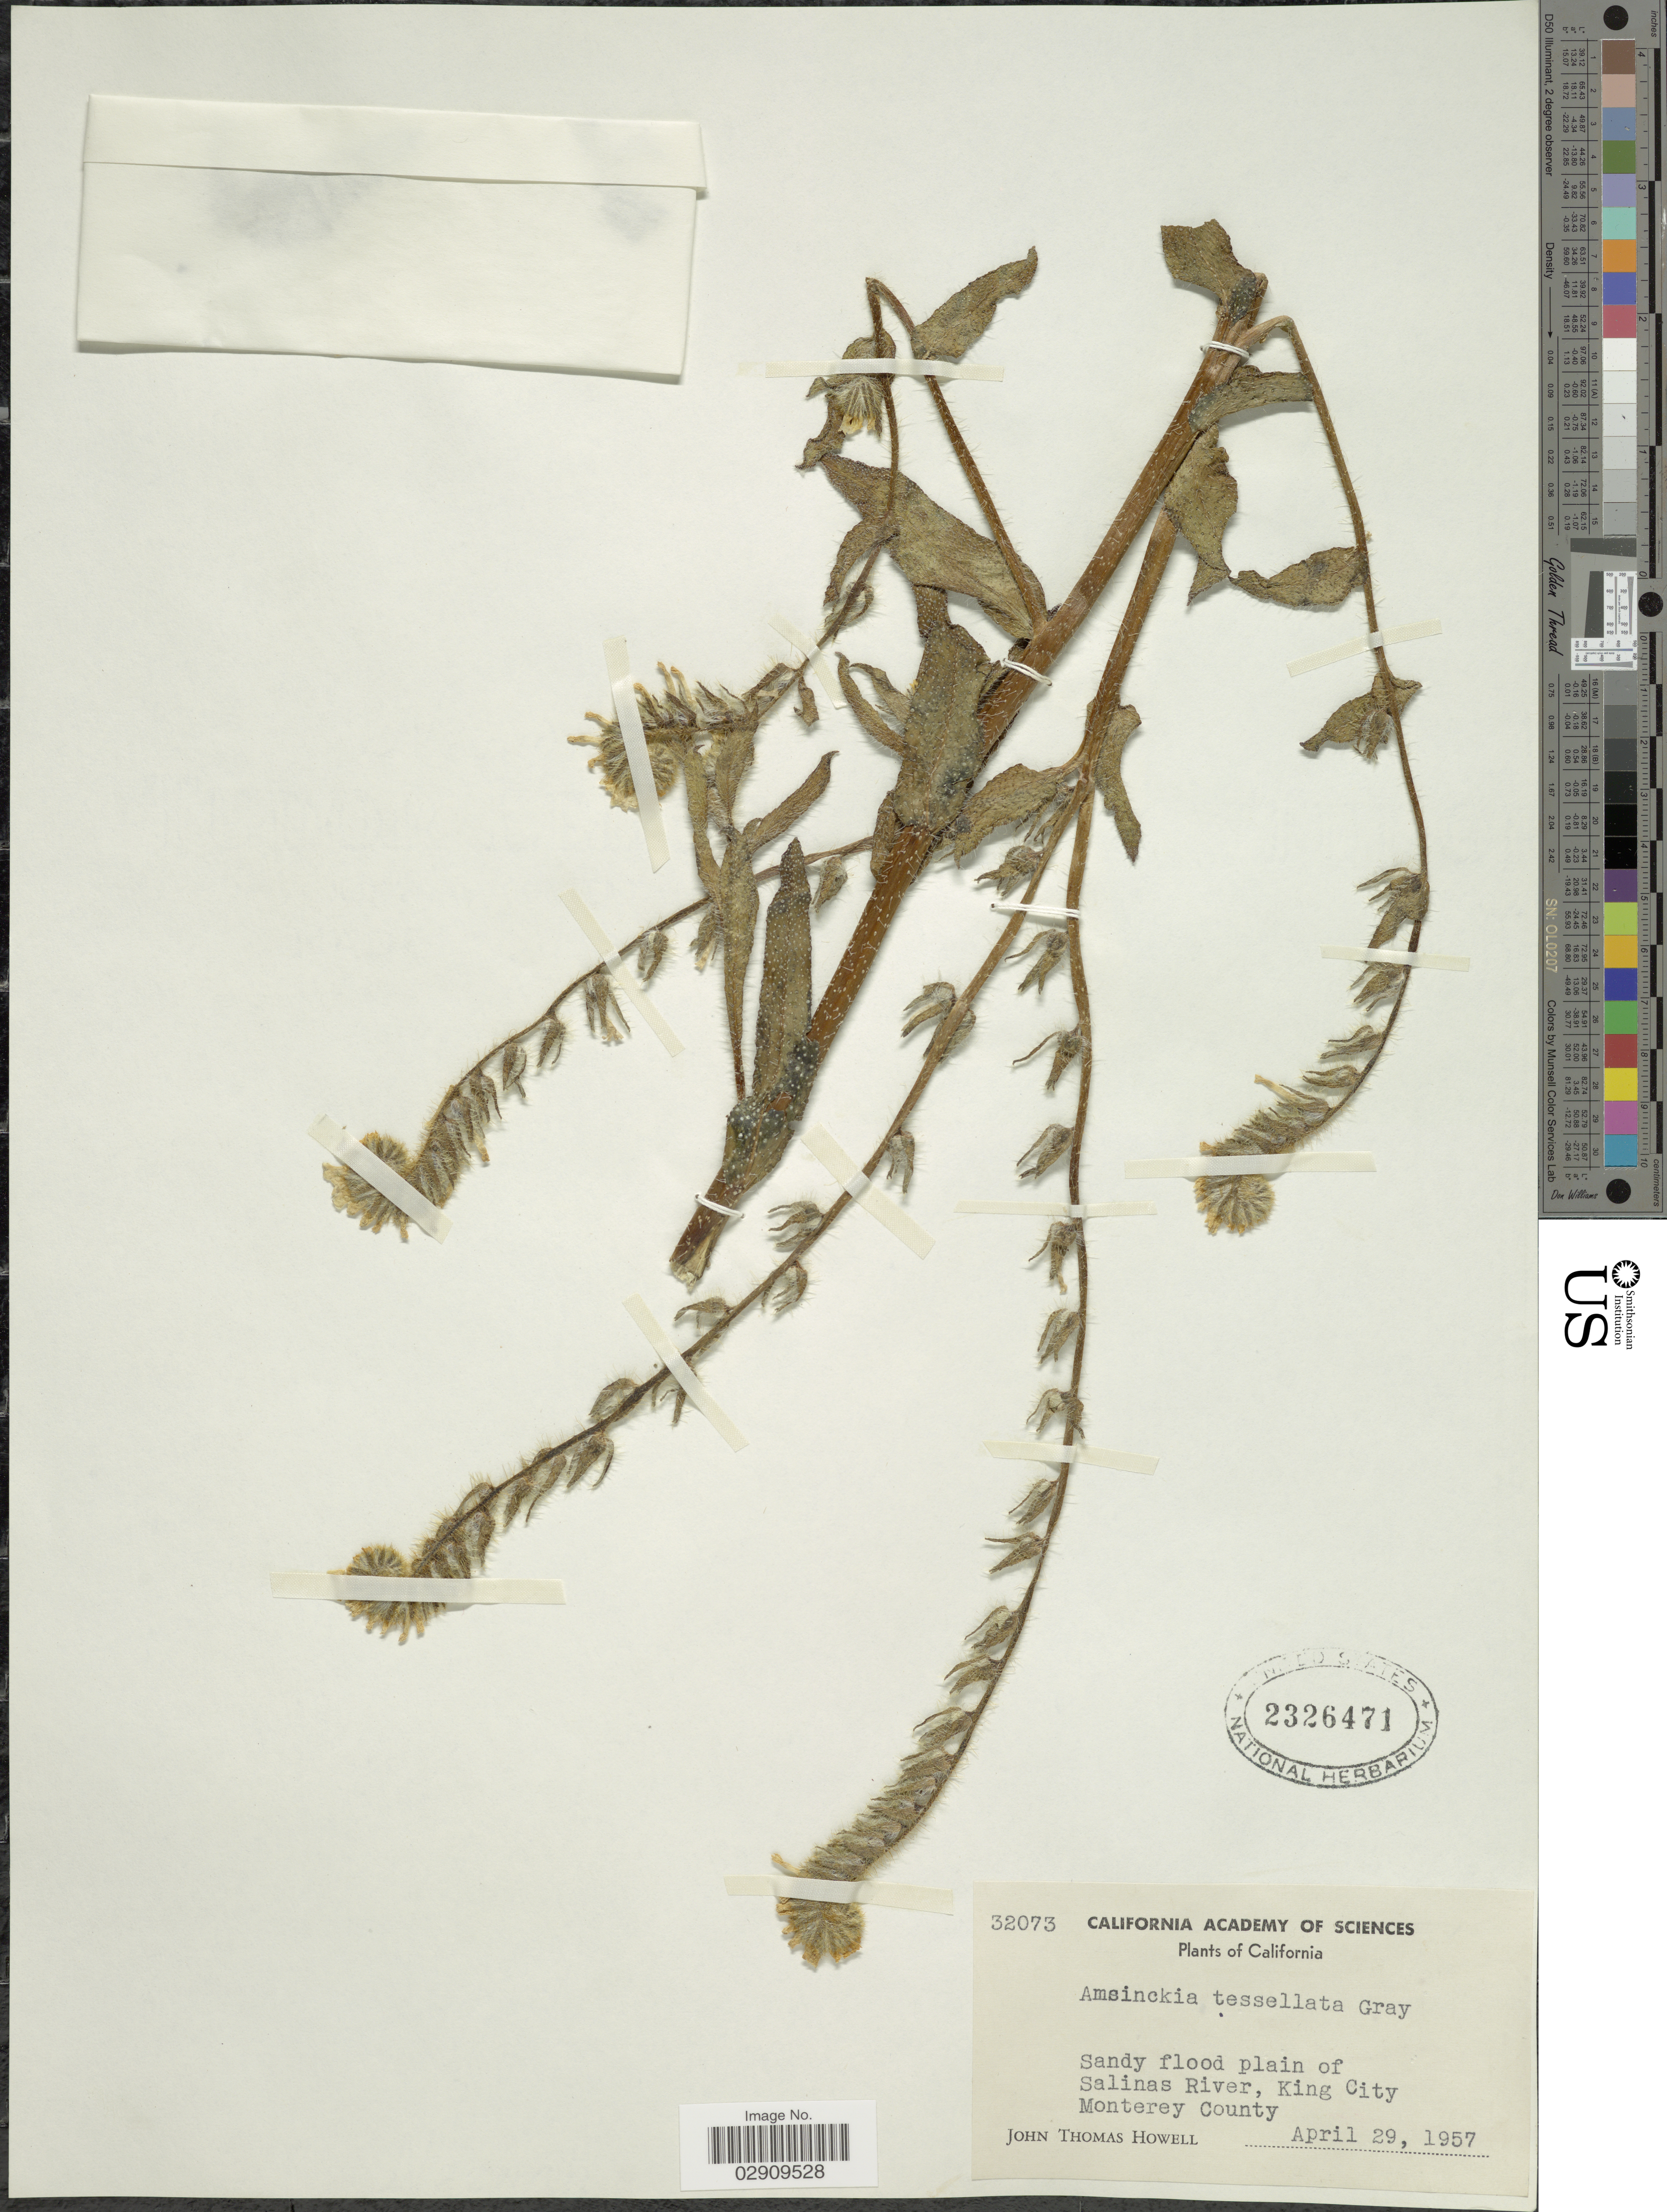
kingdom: Plantae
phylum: Tracheophyta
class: Magnoliopsida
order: Boraginales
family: Boraginaceae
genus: Amsinckia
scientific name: Amsinckia tessellata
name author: A. Gray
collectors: J. T. Howell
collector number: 32073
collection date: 1957-04-29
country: United States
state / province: California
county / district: Monterey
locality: Sandy flood plain of Salinas River, King City Monterey County.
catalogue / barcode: US 2326471